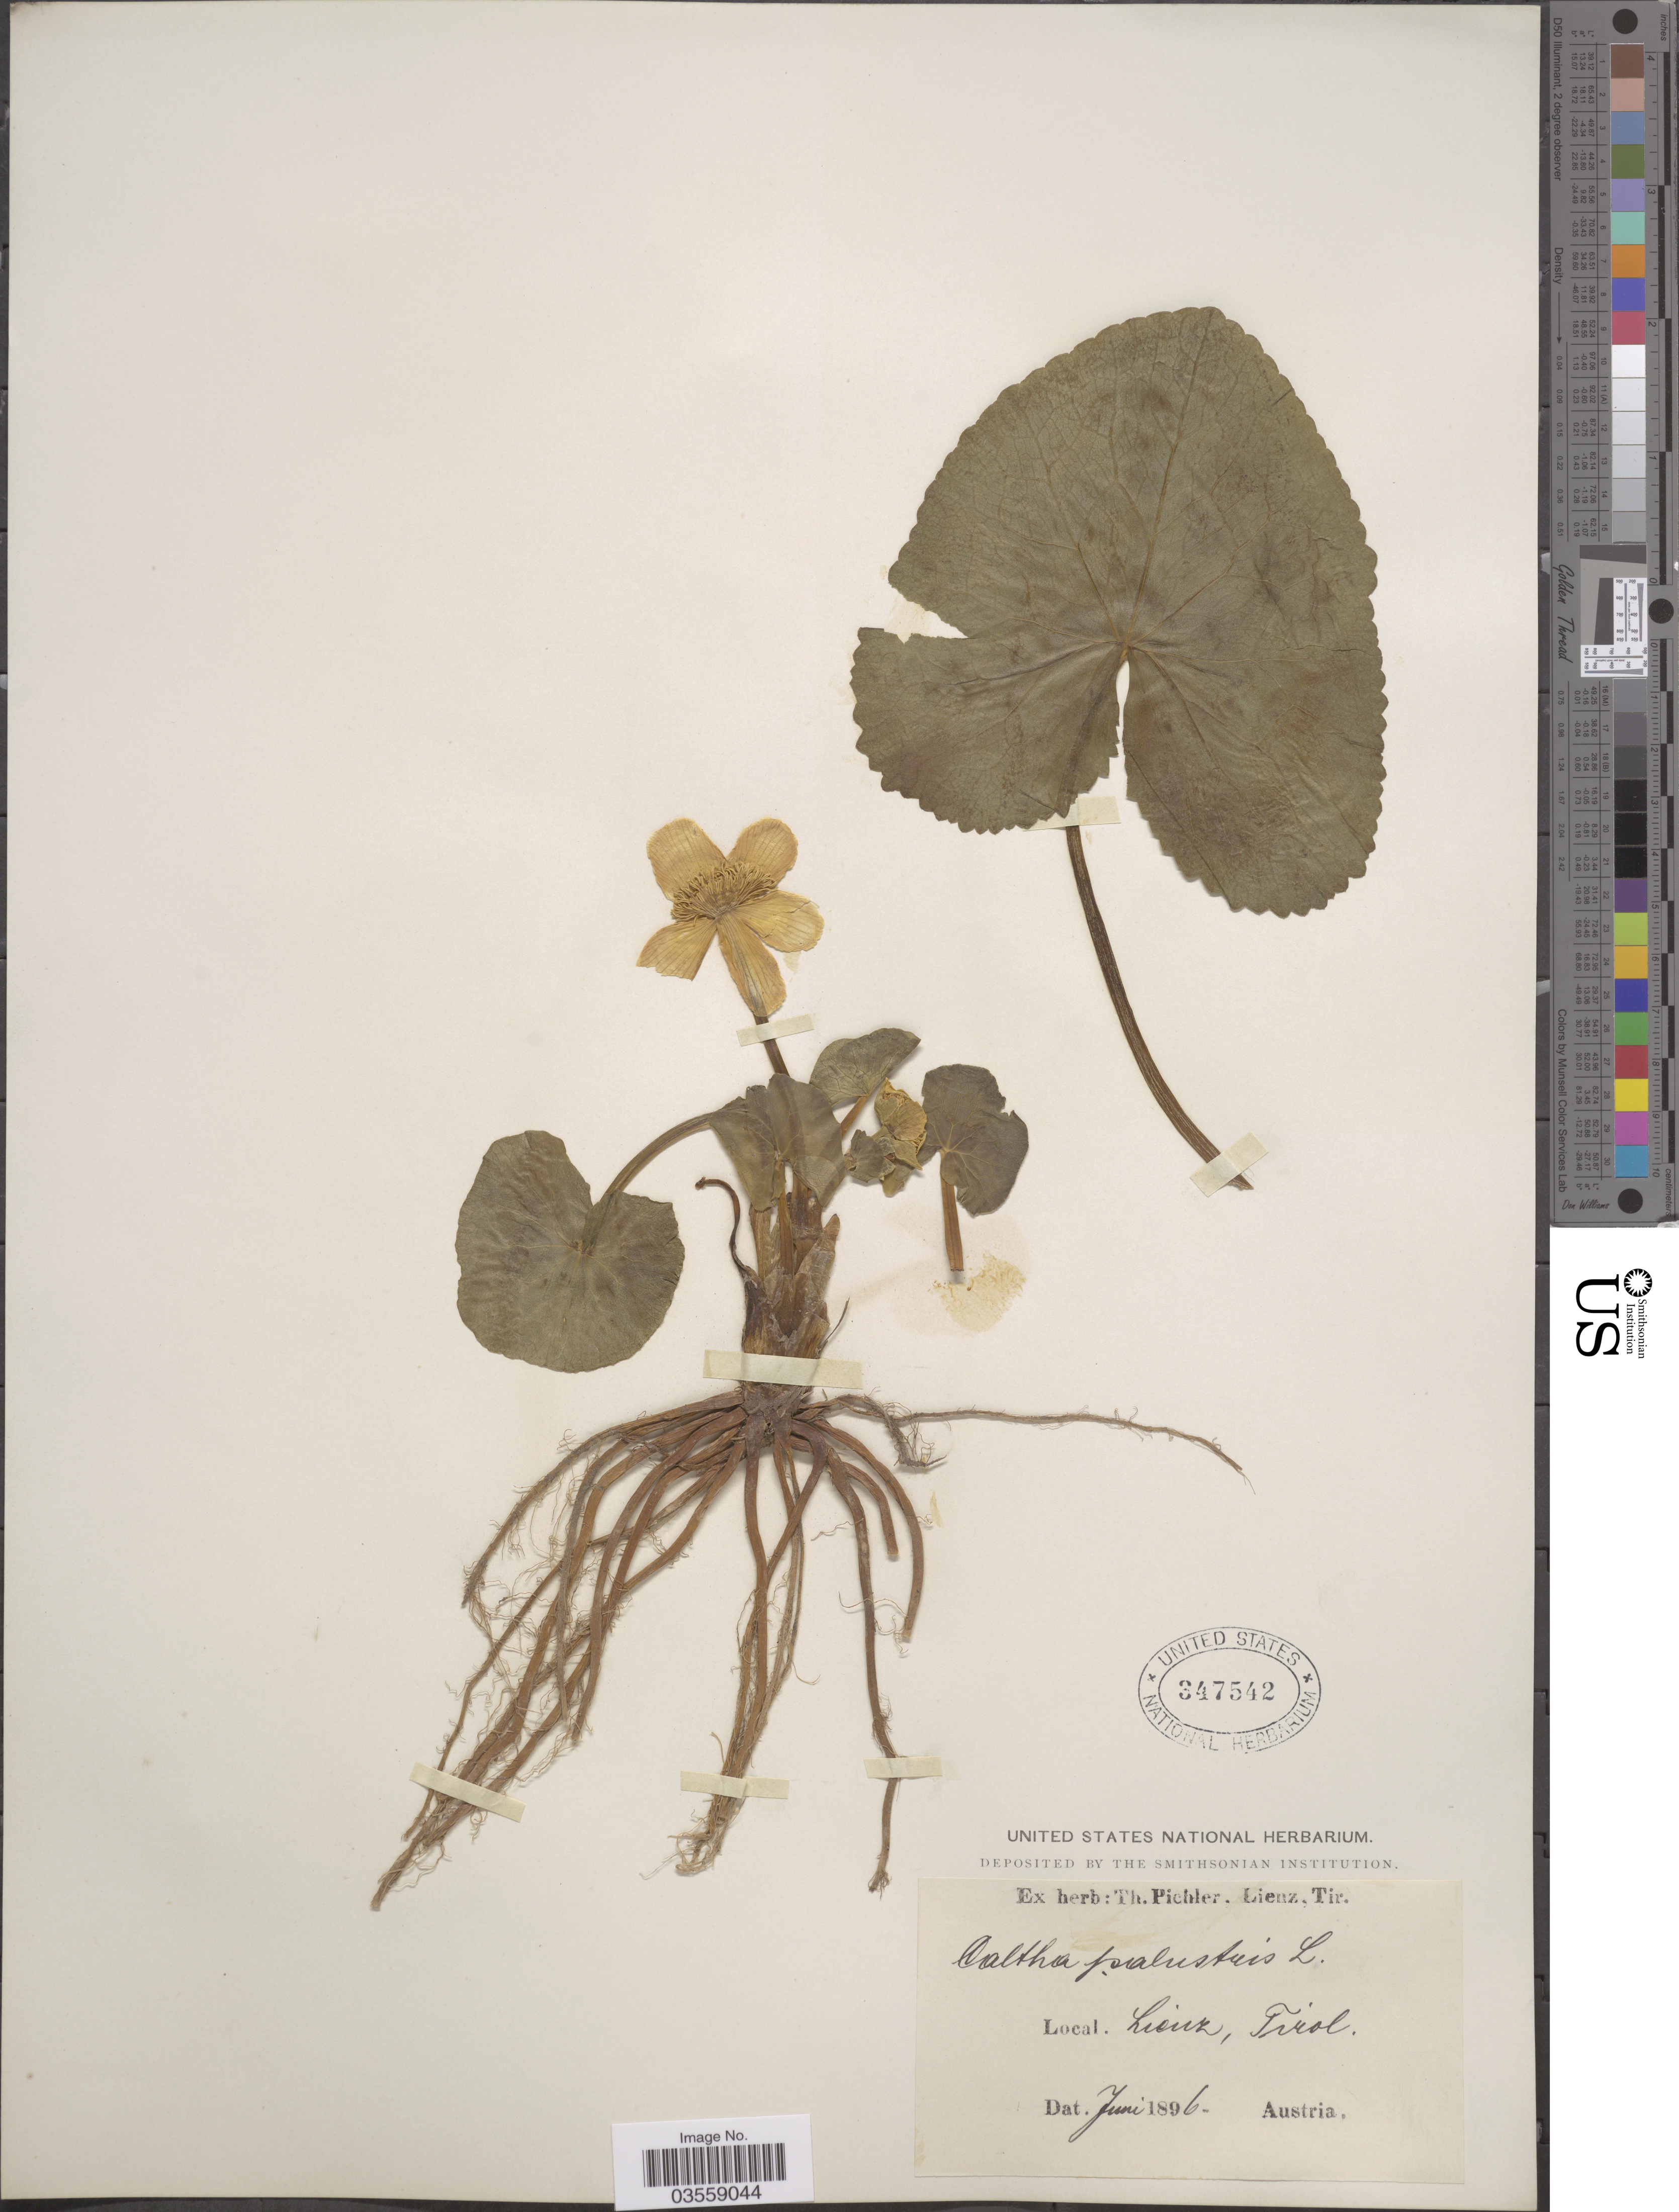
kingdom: Plantae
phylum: Tracheophyta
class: Magnoliopsida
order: Ranunculales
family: Ranunculaceae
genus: Caltha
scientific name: Caltha palustris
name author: L.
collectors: ex herb. T. Pichler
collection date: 1896-06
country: Austria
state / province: Tirol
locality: Lienz, Tirol.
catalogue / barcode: US 347542